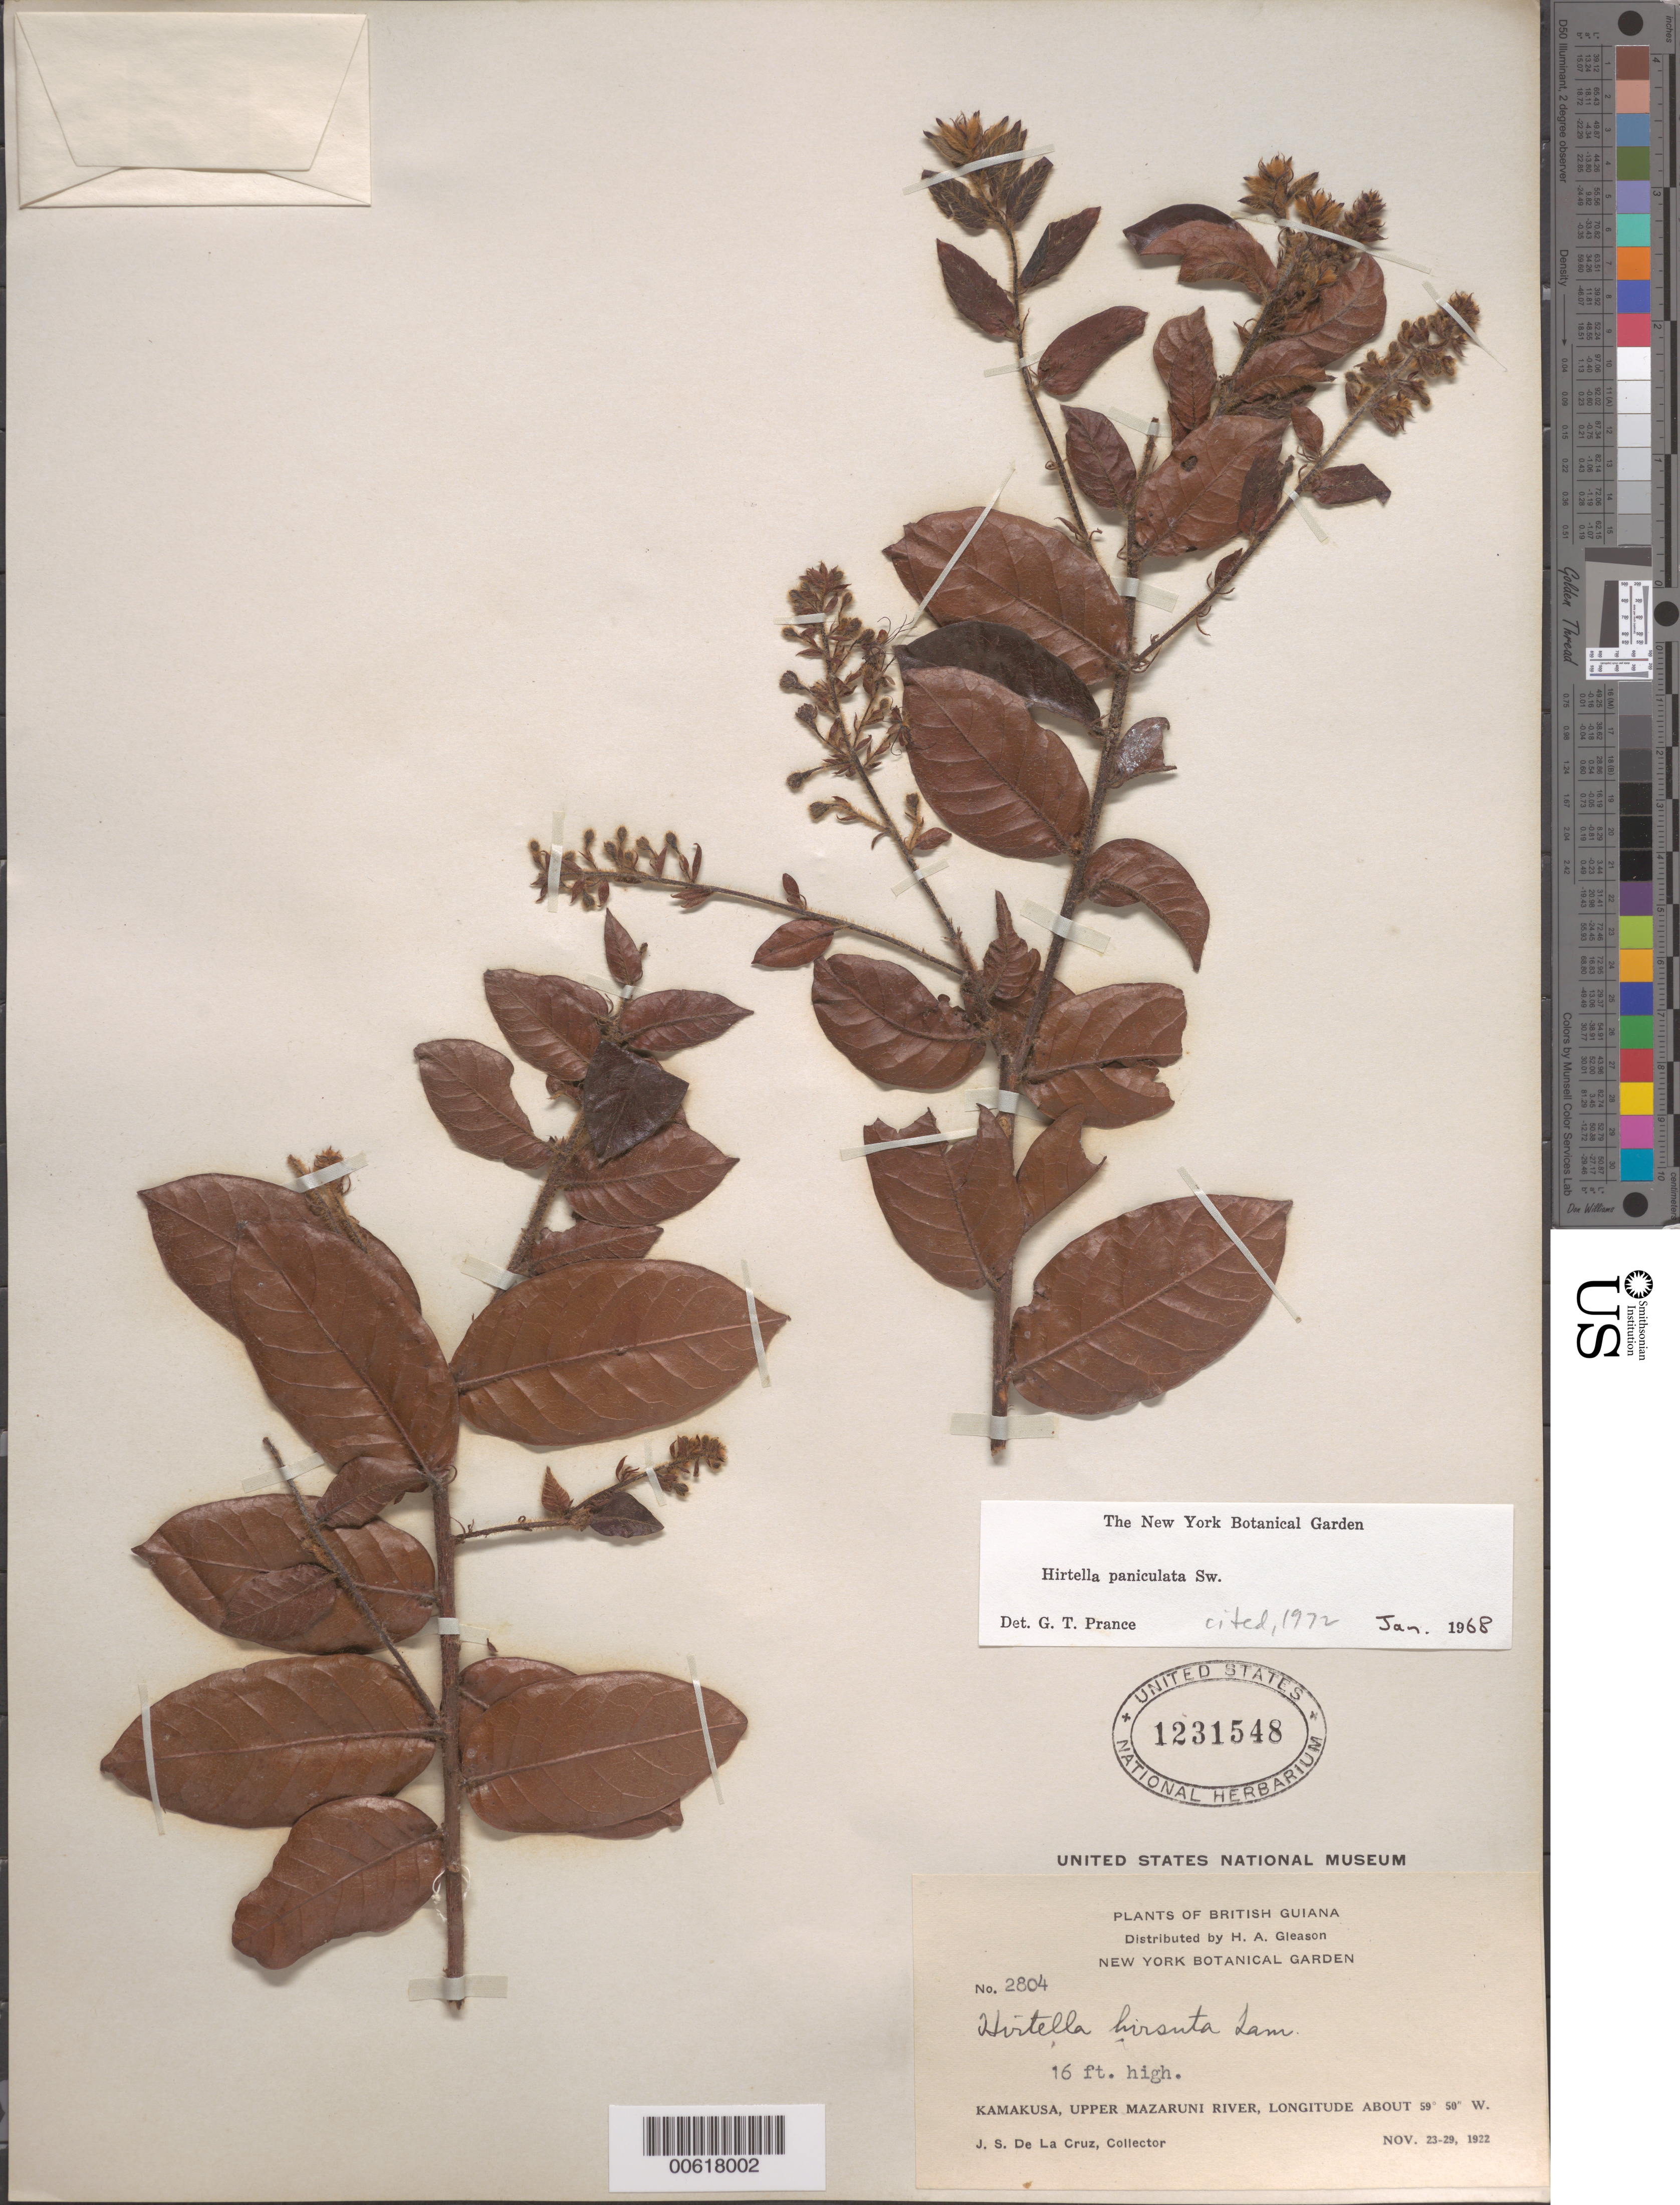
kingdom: Plantae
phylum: Tracheophyta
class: Magnoliopsida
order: Malpighiales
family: Chrysobalanaceae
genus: Hirtella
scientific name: Hirtella paniculata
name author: Sw.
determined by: Prance, G. T.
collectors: J. S. de la Cruz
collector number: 2804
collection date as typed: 23-Nov-22 to 29-Nov-22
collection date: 1922-11-23/1922-11-29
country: Guyana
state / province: Cuyuni-Mazaruni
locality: Kamakusa, Upper Mazaruni R.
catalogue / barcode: US 1231548